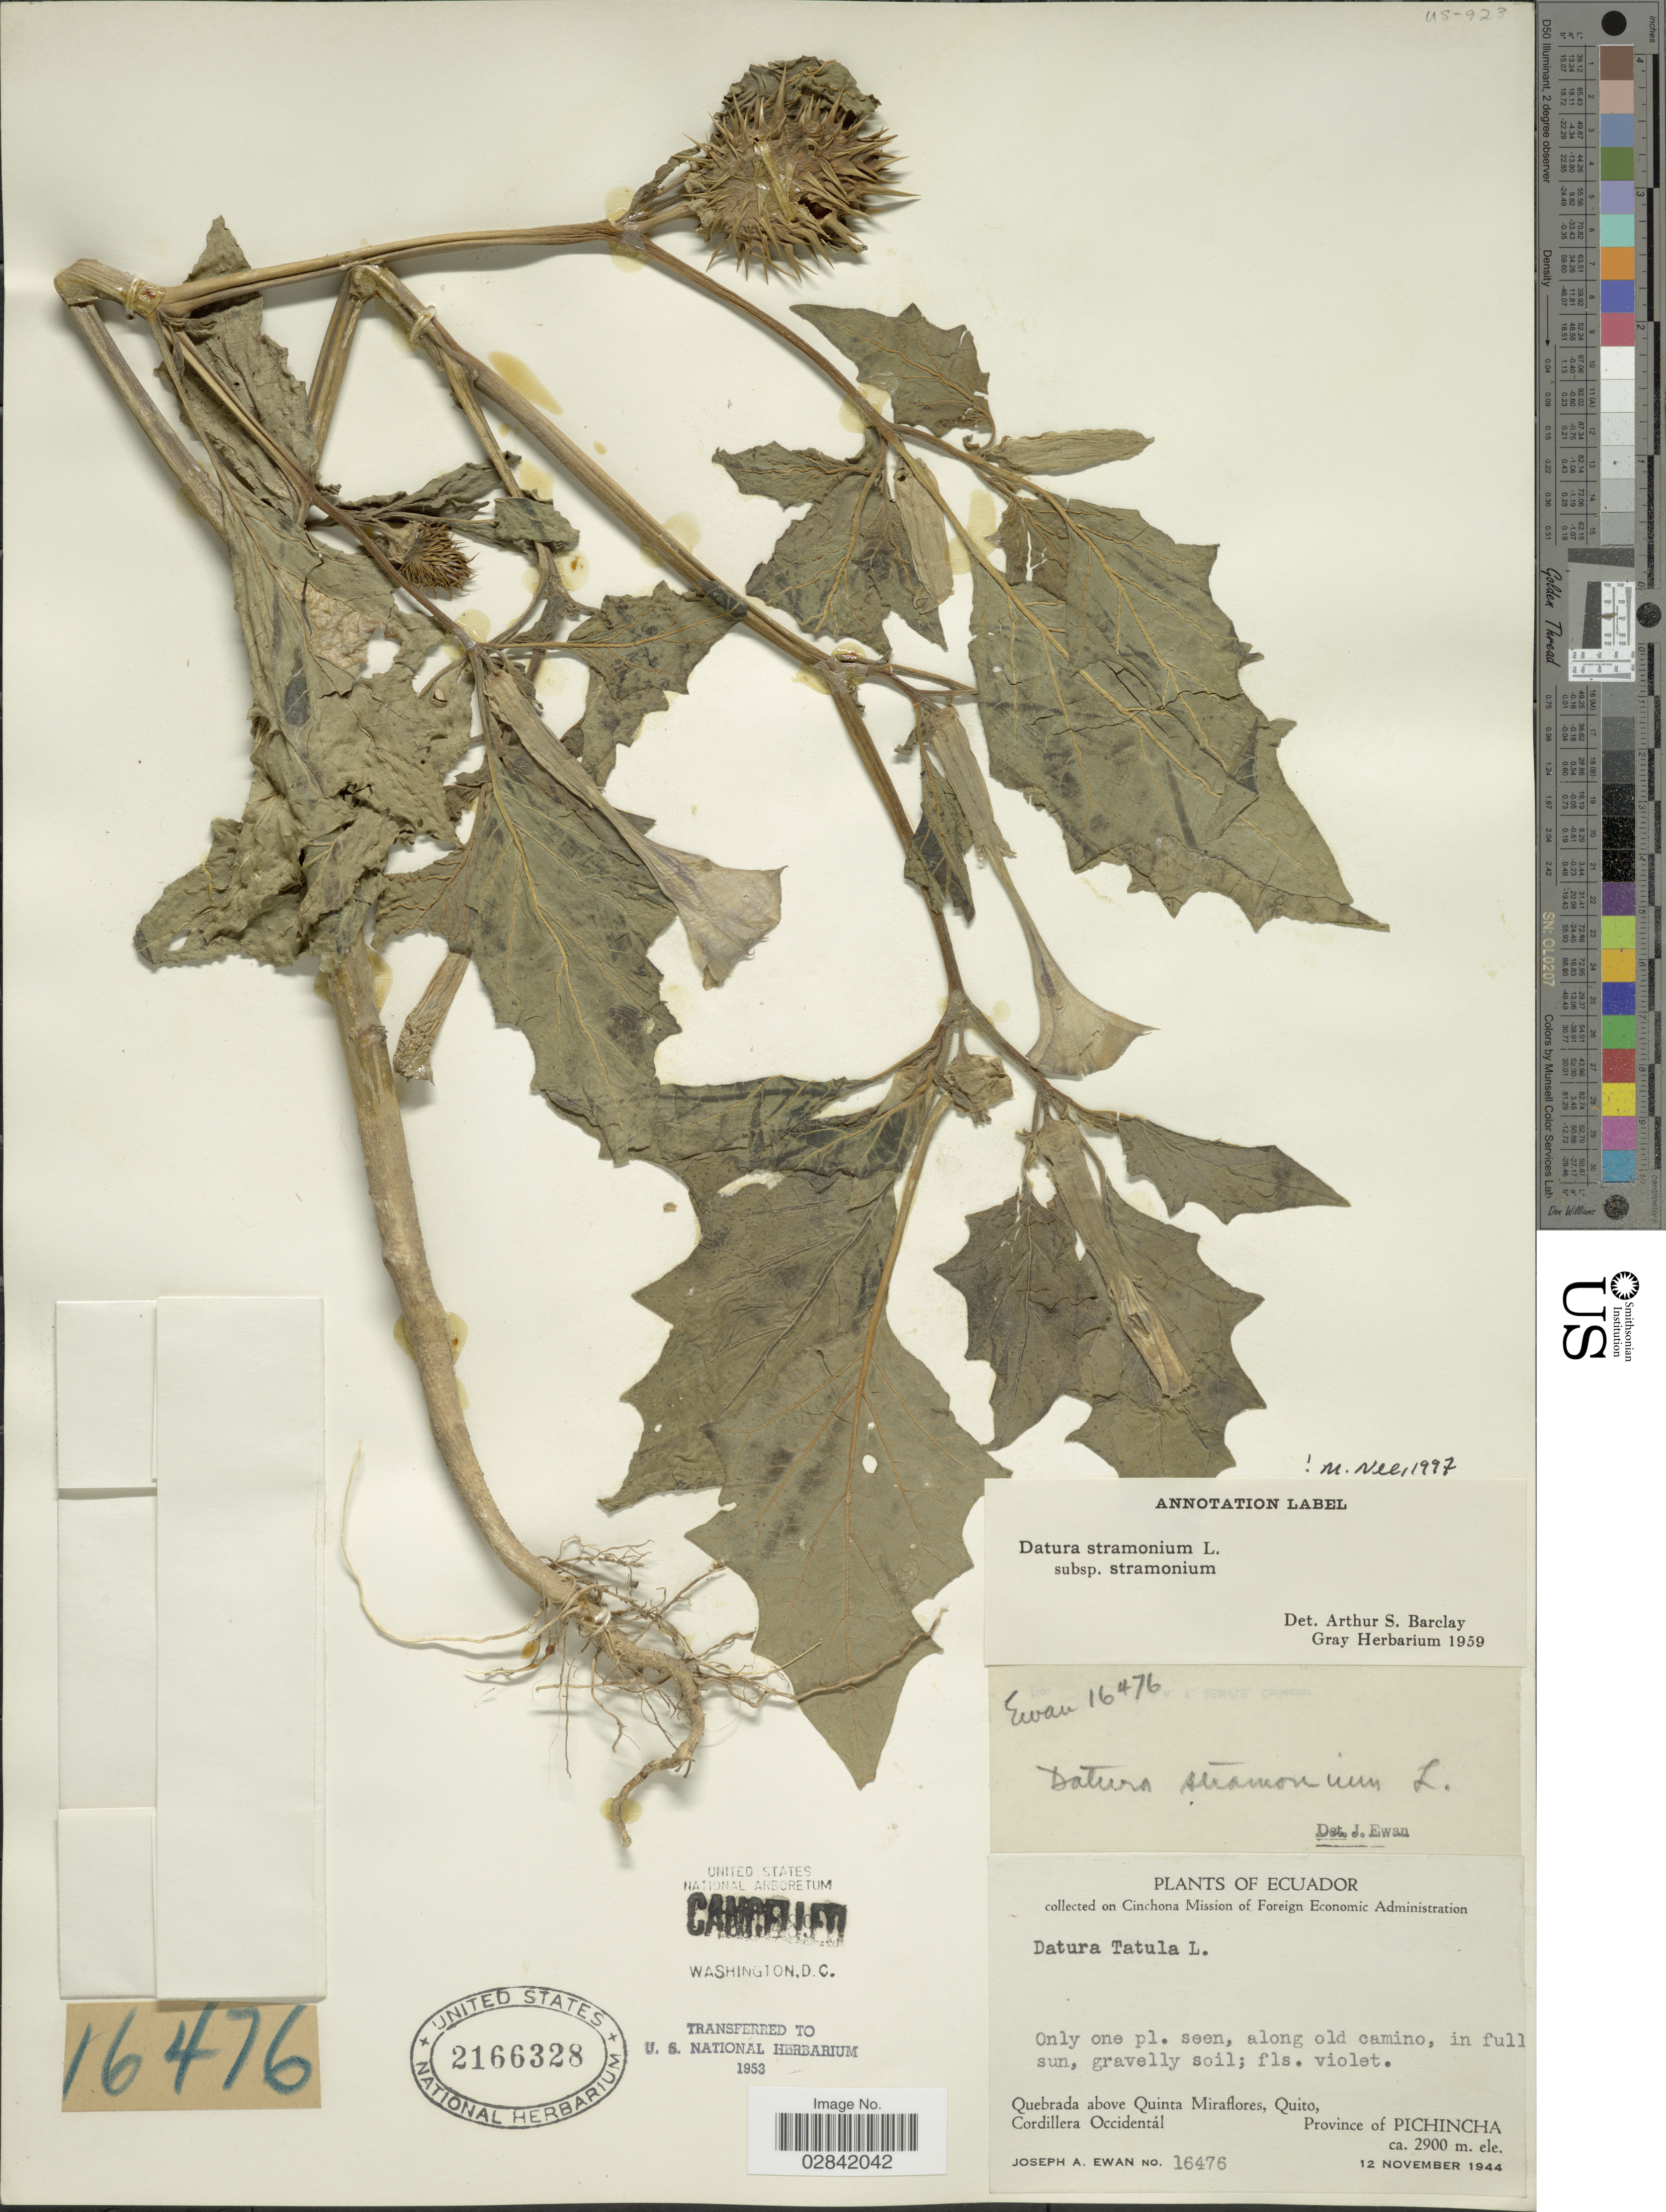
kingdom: Plantae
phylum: Tracheophyta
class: Magnoliopsida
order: Solanales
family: Solanaceae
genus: Datura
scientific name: Datura stramonium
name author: L.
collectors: J. A. Ewan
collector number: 16476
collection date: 1944-11-12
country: Ecuador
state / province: Pichincha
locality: Qebrada above Quinta Miraflores, Quito, Cordillera Occidentál, Province of Pichincha.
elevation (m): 2900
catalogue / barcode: US 2166328